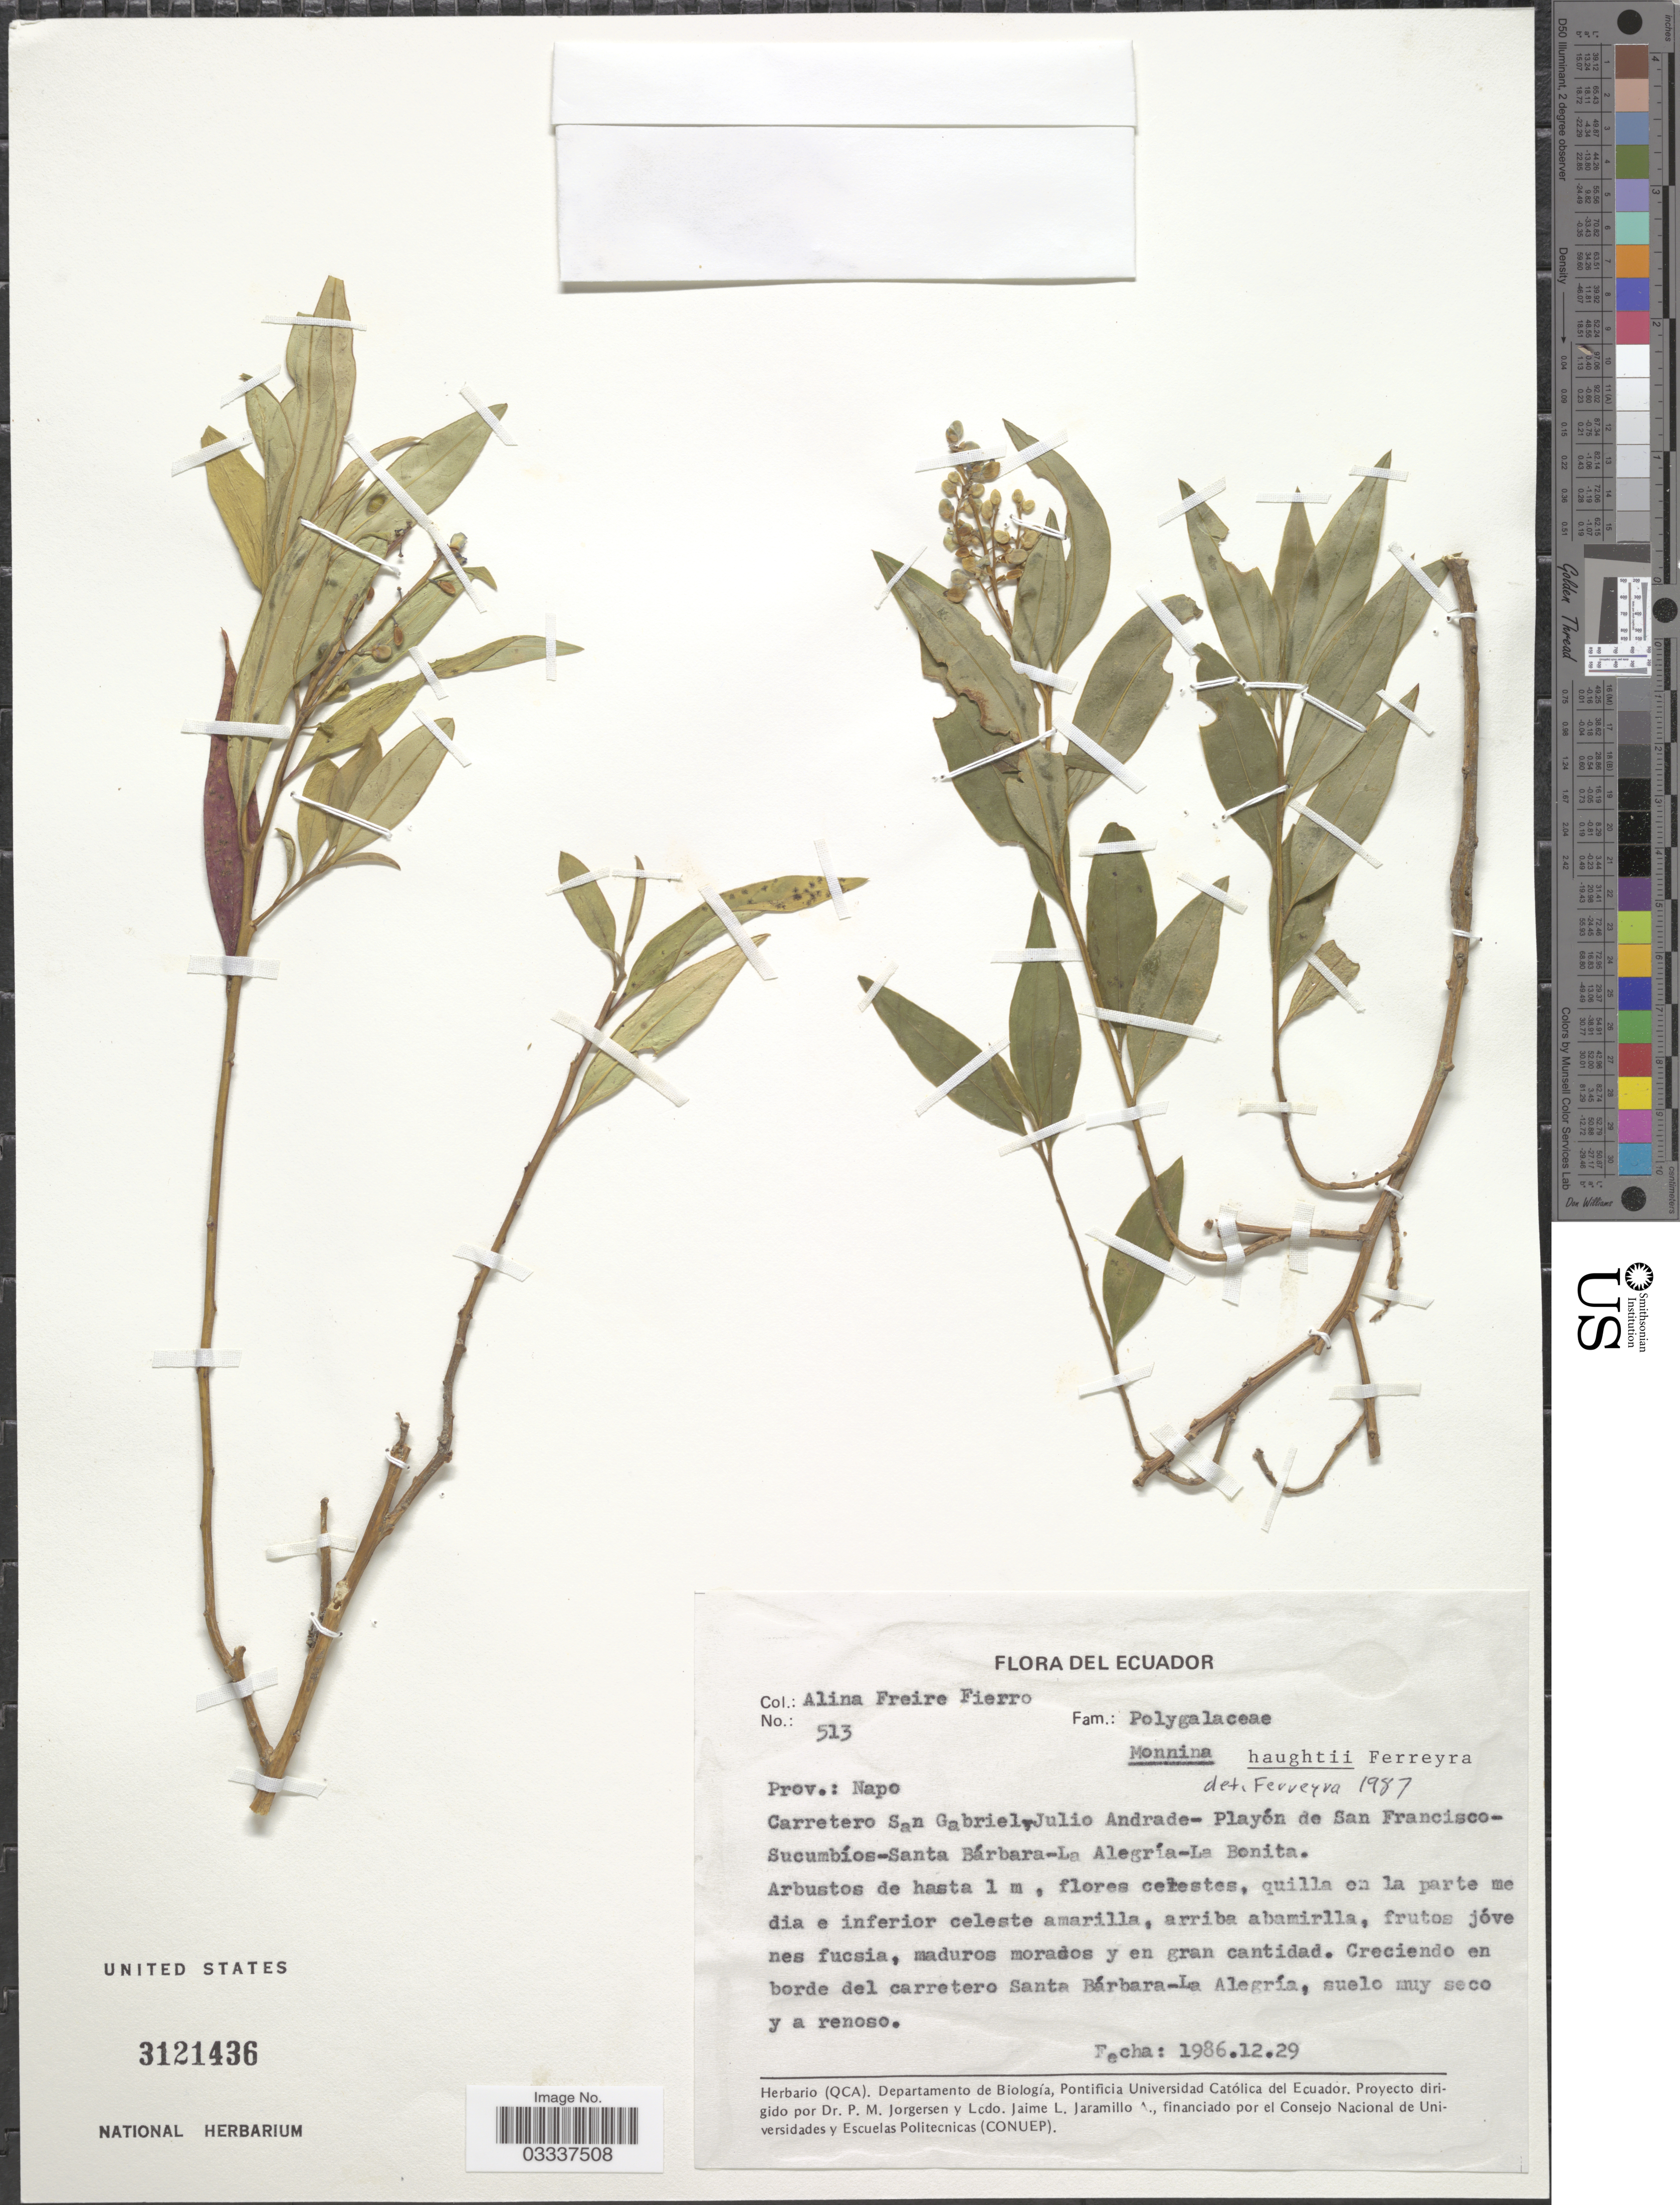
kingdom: Plantae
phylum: Tracheophyta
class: Magnoliopsida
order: Fabales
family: Polygalaceae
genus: Monnina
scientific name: Monnina haughtii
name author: Ferreyra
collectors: A. Freire-Fierro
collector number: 513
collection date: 1986-12-29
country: Ecuador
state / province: Napo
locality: Carretero San Gabriel y Julio Andrade-Playón de San Francisco-Sucumbíos-Santa Bárbara-La Alegría-La Bonita, Creciendo en borde del carretero Santa Bárbara-La Alegría.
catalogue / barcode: US 3121436